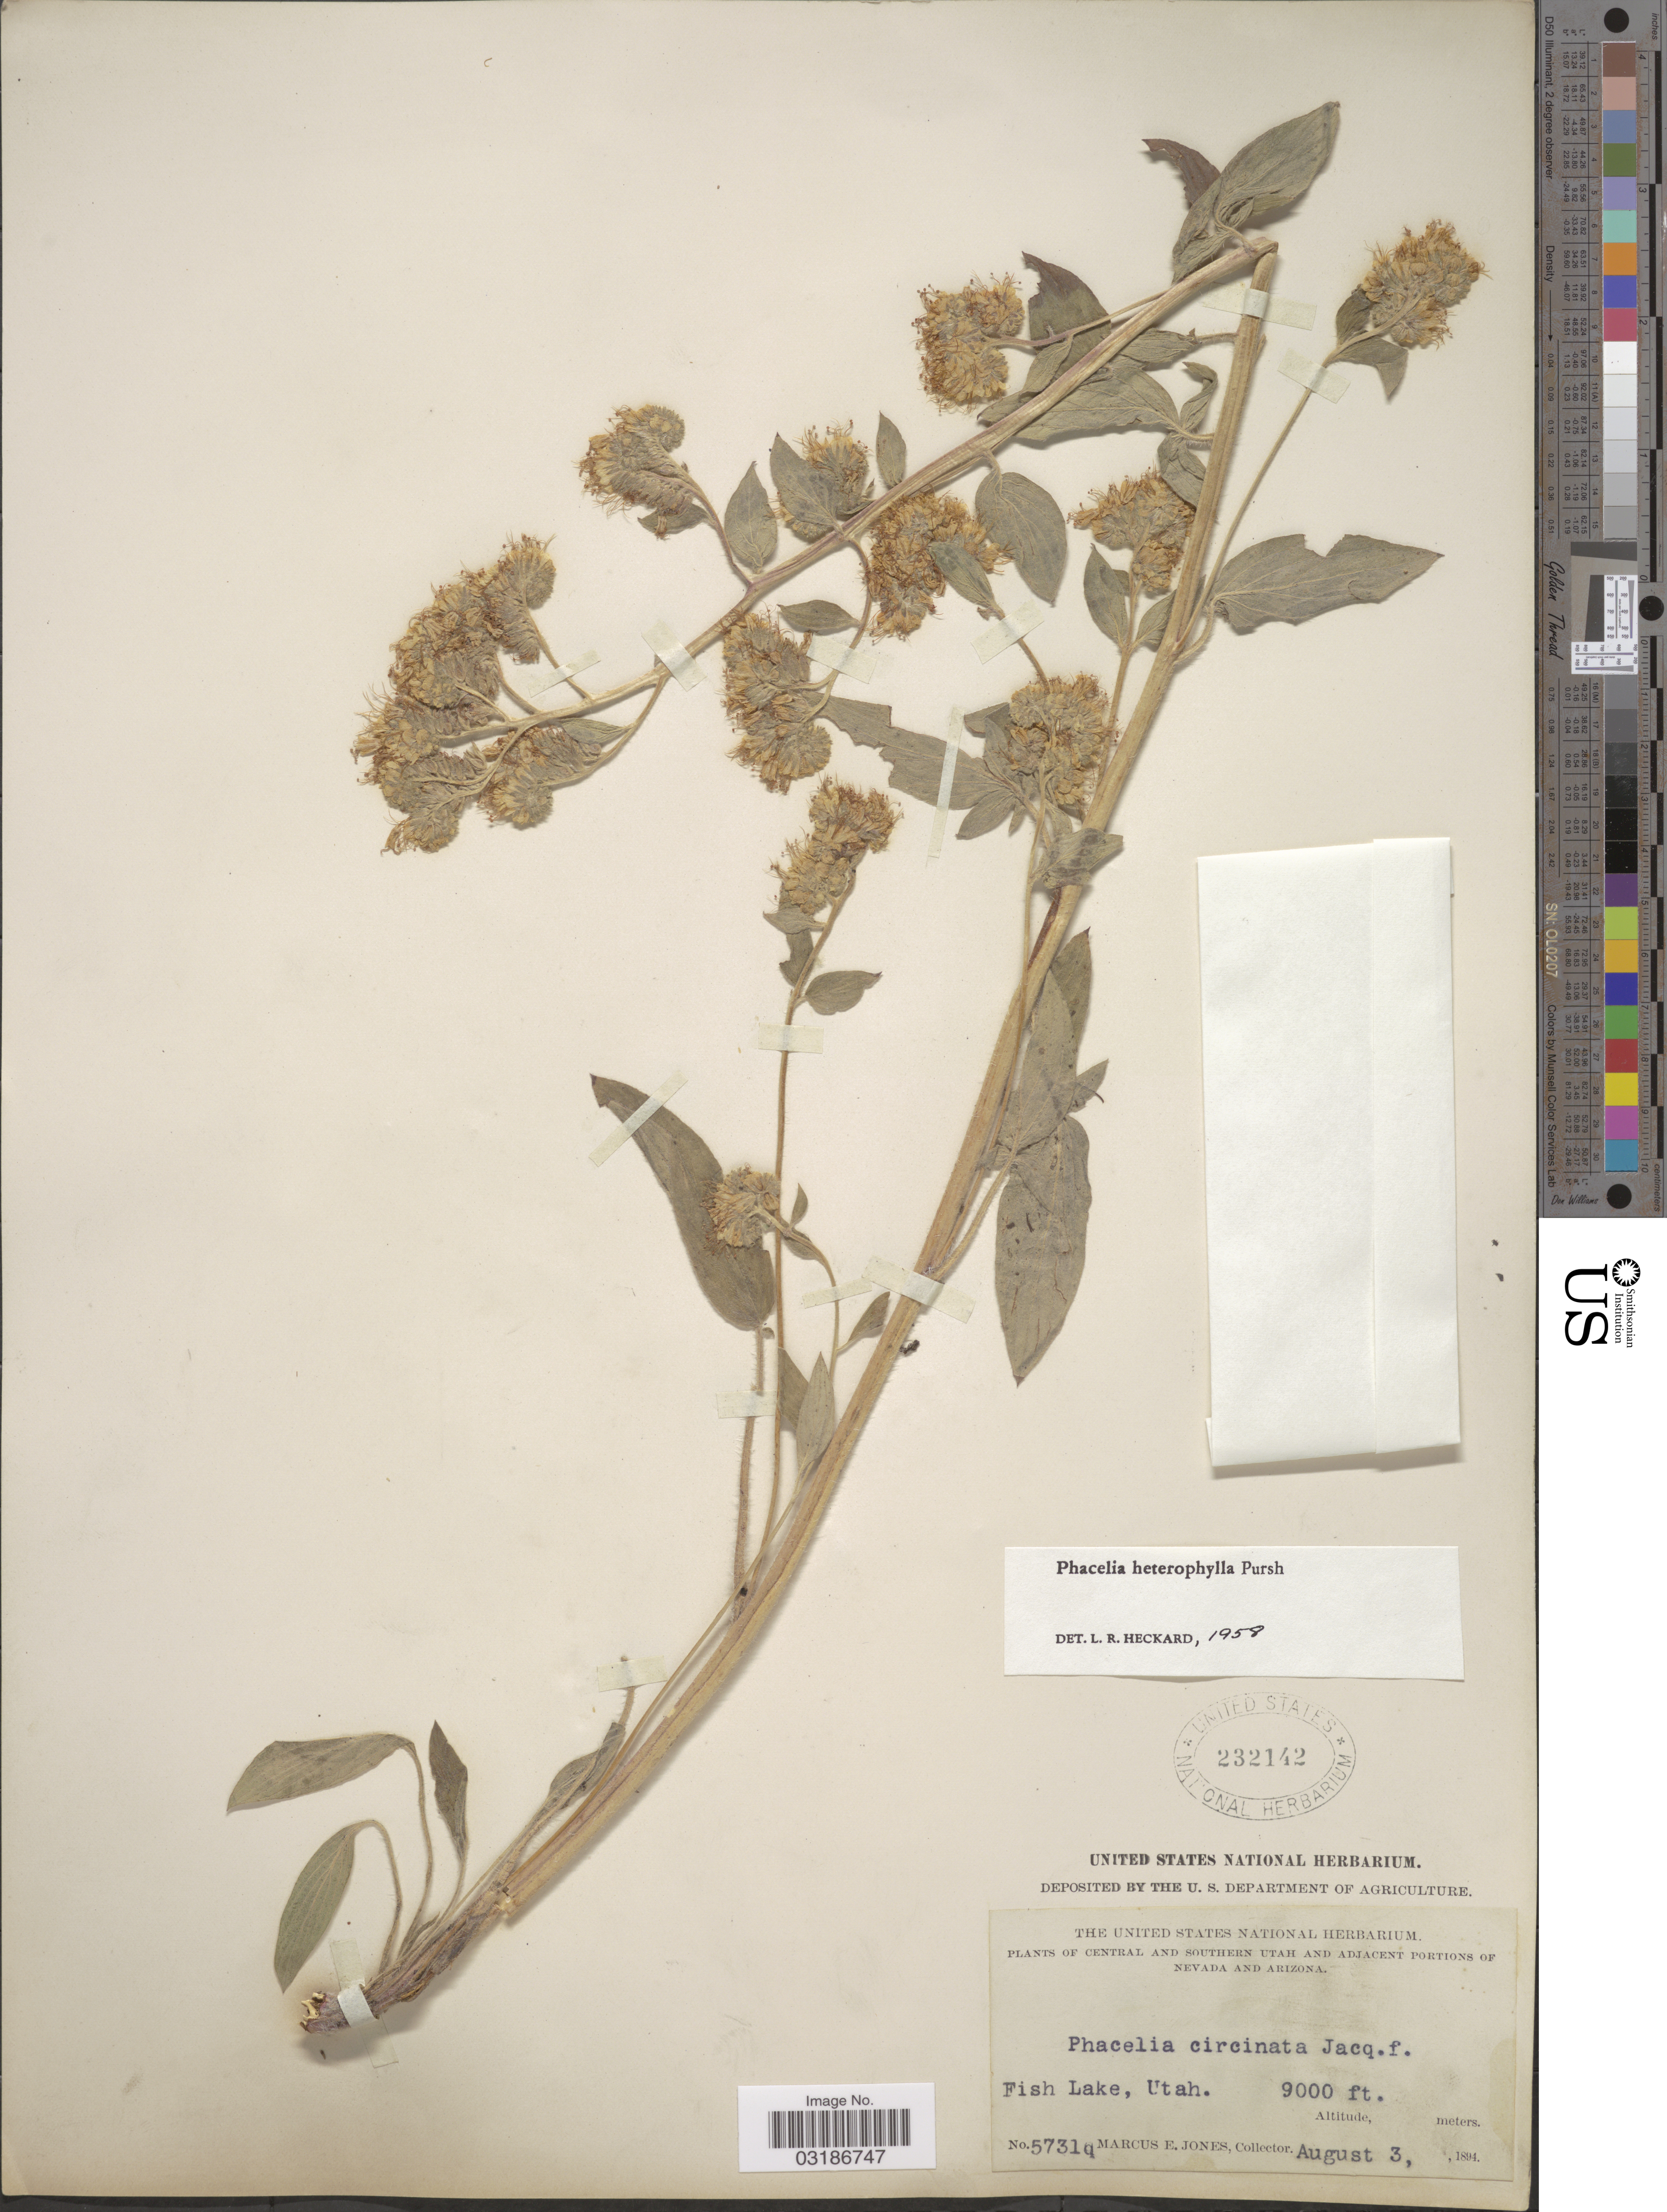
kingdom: Plantae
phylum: Tracheophyta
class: Magnoliopsida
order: Boraginales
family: Hydrophyllaceae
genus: Phacelia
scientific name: Phacelia heterophylla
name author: Pursh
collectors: M. E. Jones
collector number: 5731q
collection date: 1894-08-03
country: United States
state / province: Utah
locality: Central and Southern Utah. Fish Lake.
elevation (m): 2743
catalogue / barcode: US 232142